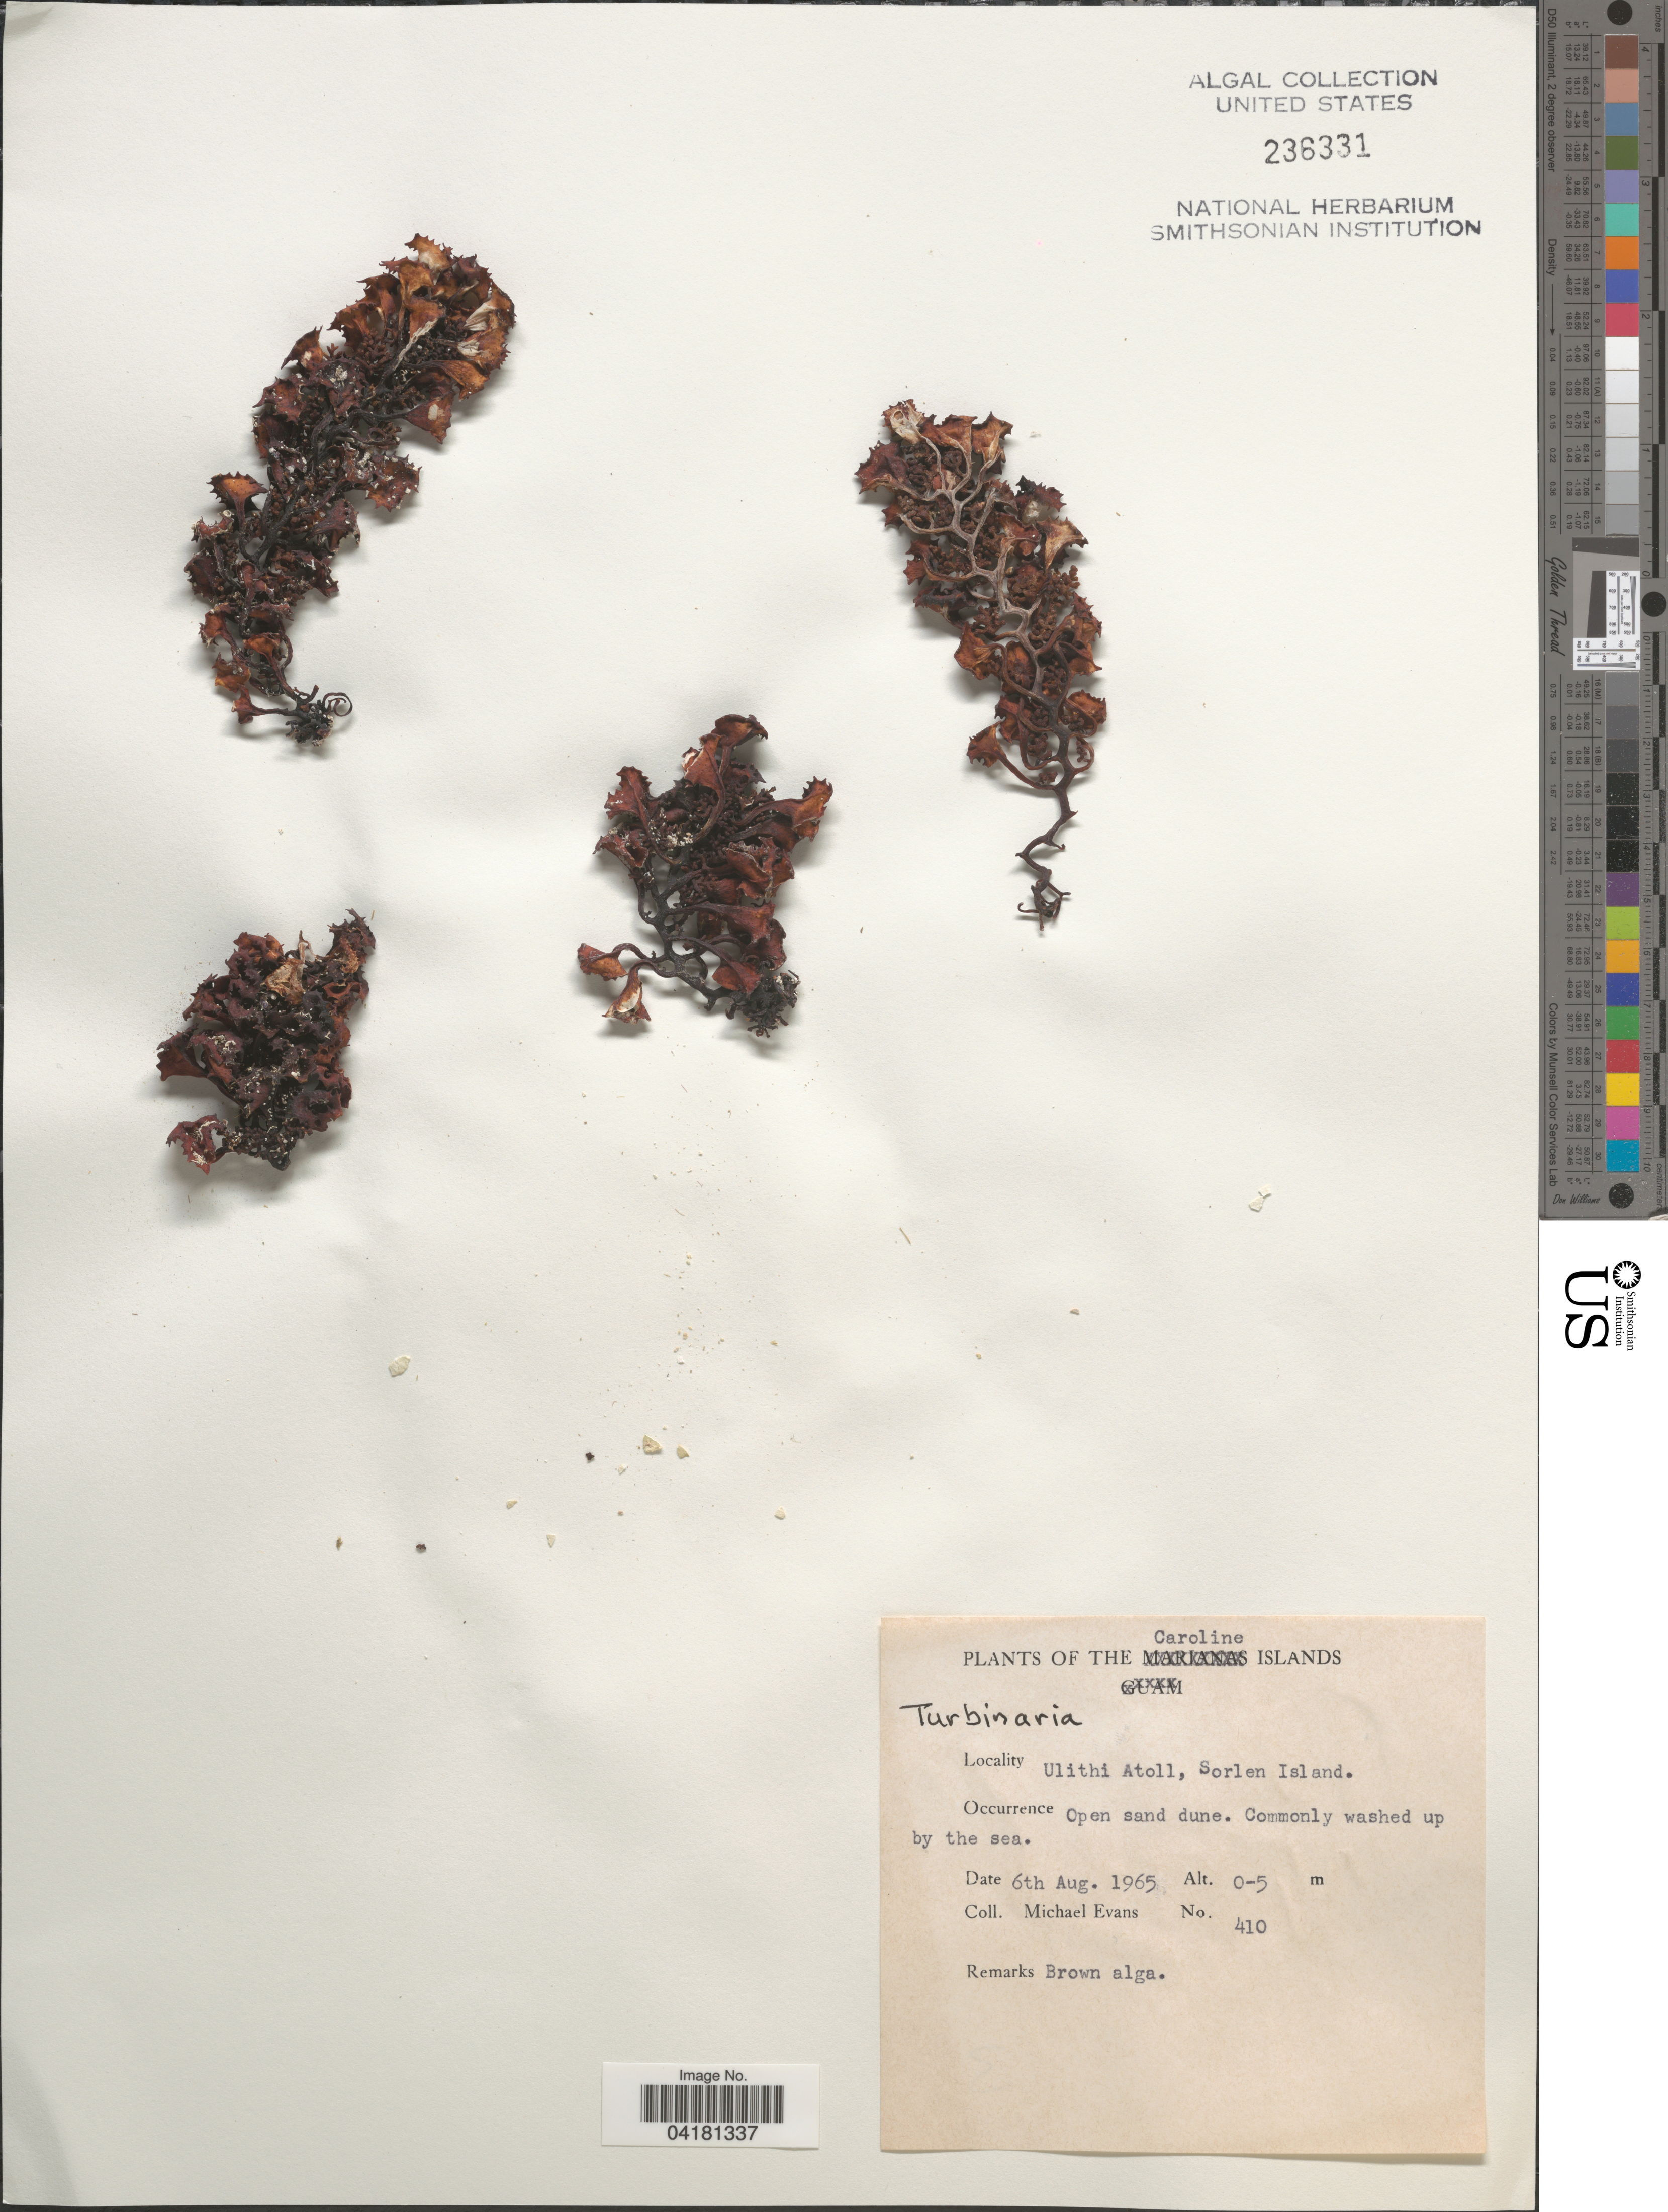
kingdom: Chromista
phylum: Ochrophyta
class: Phaeophyceae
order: Fucales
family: Sargassaceae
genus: Turbinaria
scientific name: Turbinaria sp.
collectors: M. Evans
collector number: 410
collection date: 1965-08-06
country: Micronesia, Federated States of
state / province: Yap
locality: Caroline Islands. Ulithi Atoll, Sorlen Island.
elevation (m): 0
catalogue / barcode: US 236331